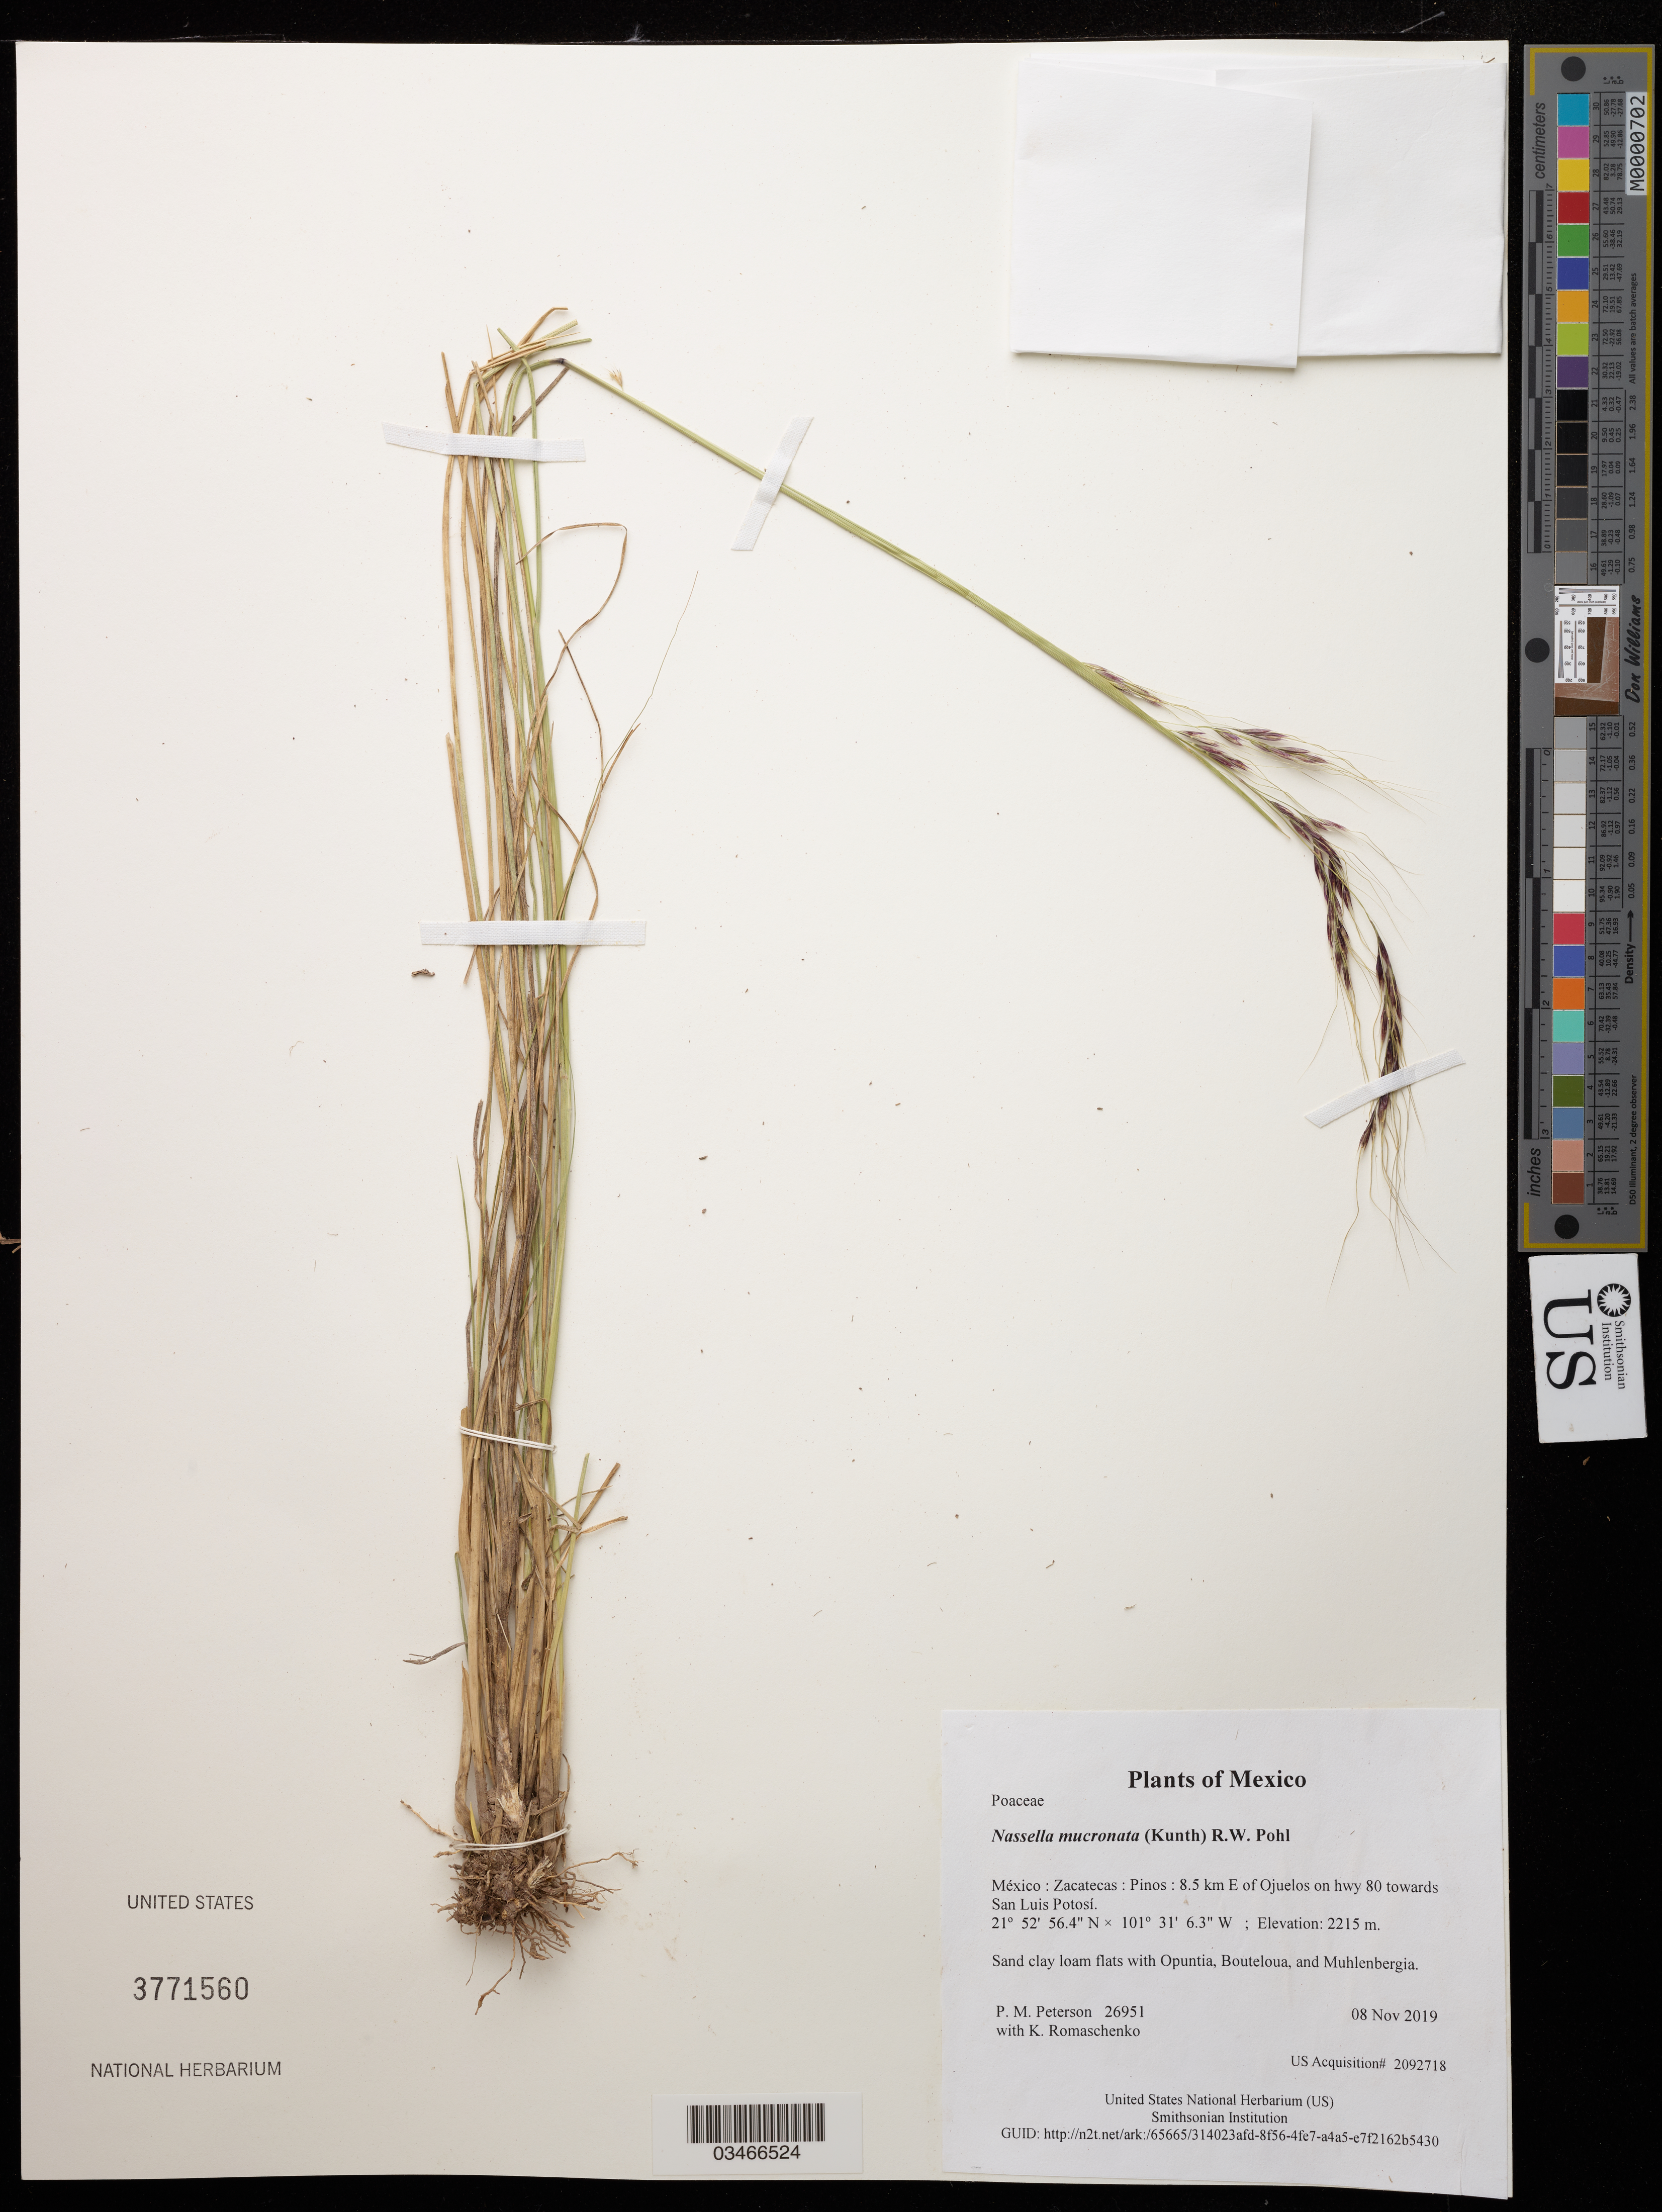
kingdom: Plantae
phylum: Tracheophyta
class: Liliopsida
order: Poales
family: Poaceae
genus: Nassella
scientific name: Nassella mucronata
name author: (Kunth) R.W. Pohl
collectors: P. M. Peterson & K. Romaschenko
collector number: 26951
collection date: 2019-11-19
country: México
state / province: México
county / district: Toluca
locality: Nevado de Toluca National Park, NE slopes of Nevado de Toluca, on walking path to Lago La Luna and Lago del Sol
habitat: Sand clay loam flats with Opuntia, Bouteloua, and Muhlenbergia.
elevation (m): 1263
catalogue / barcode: US 3771560